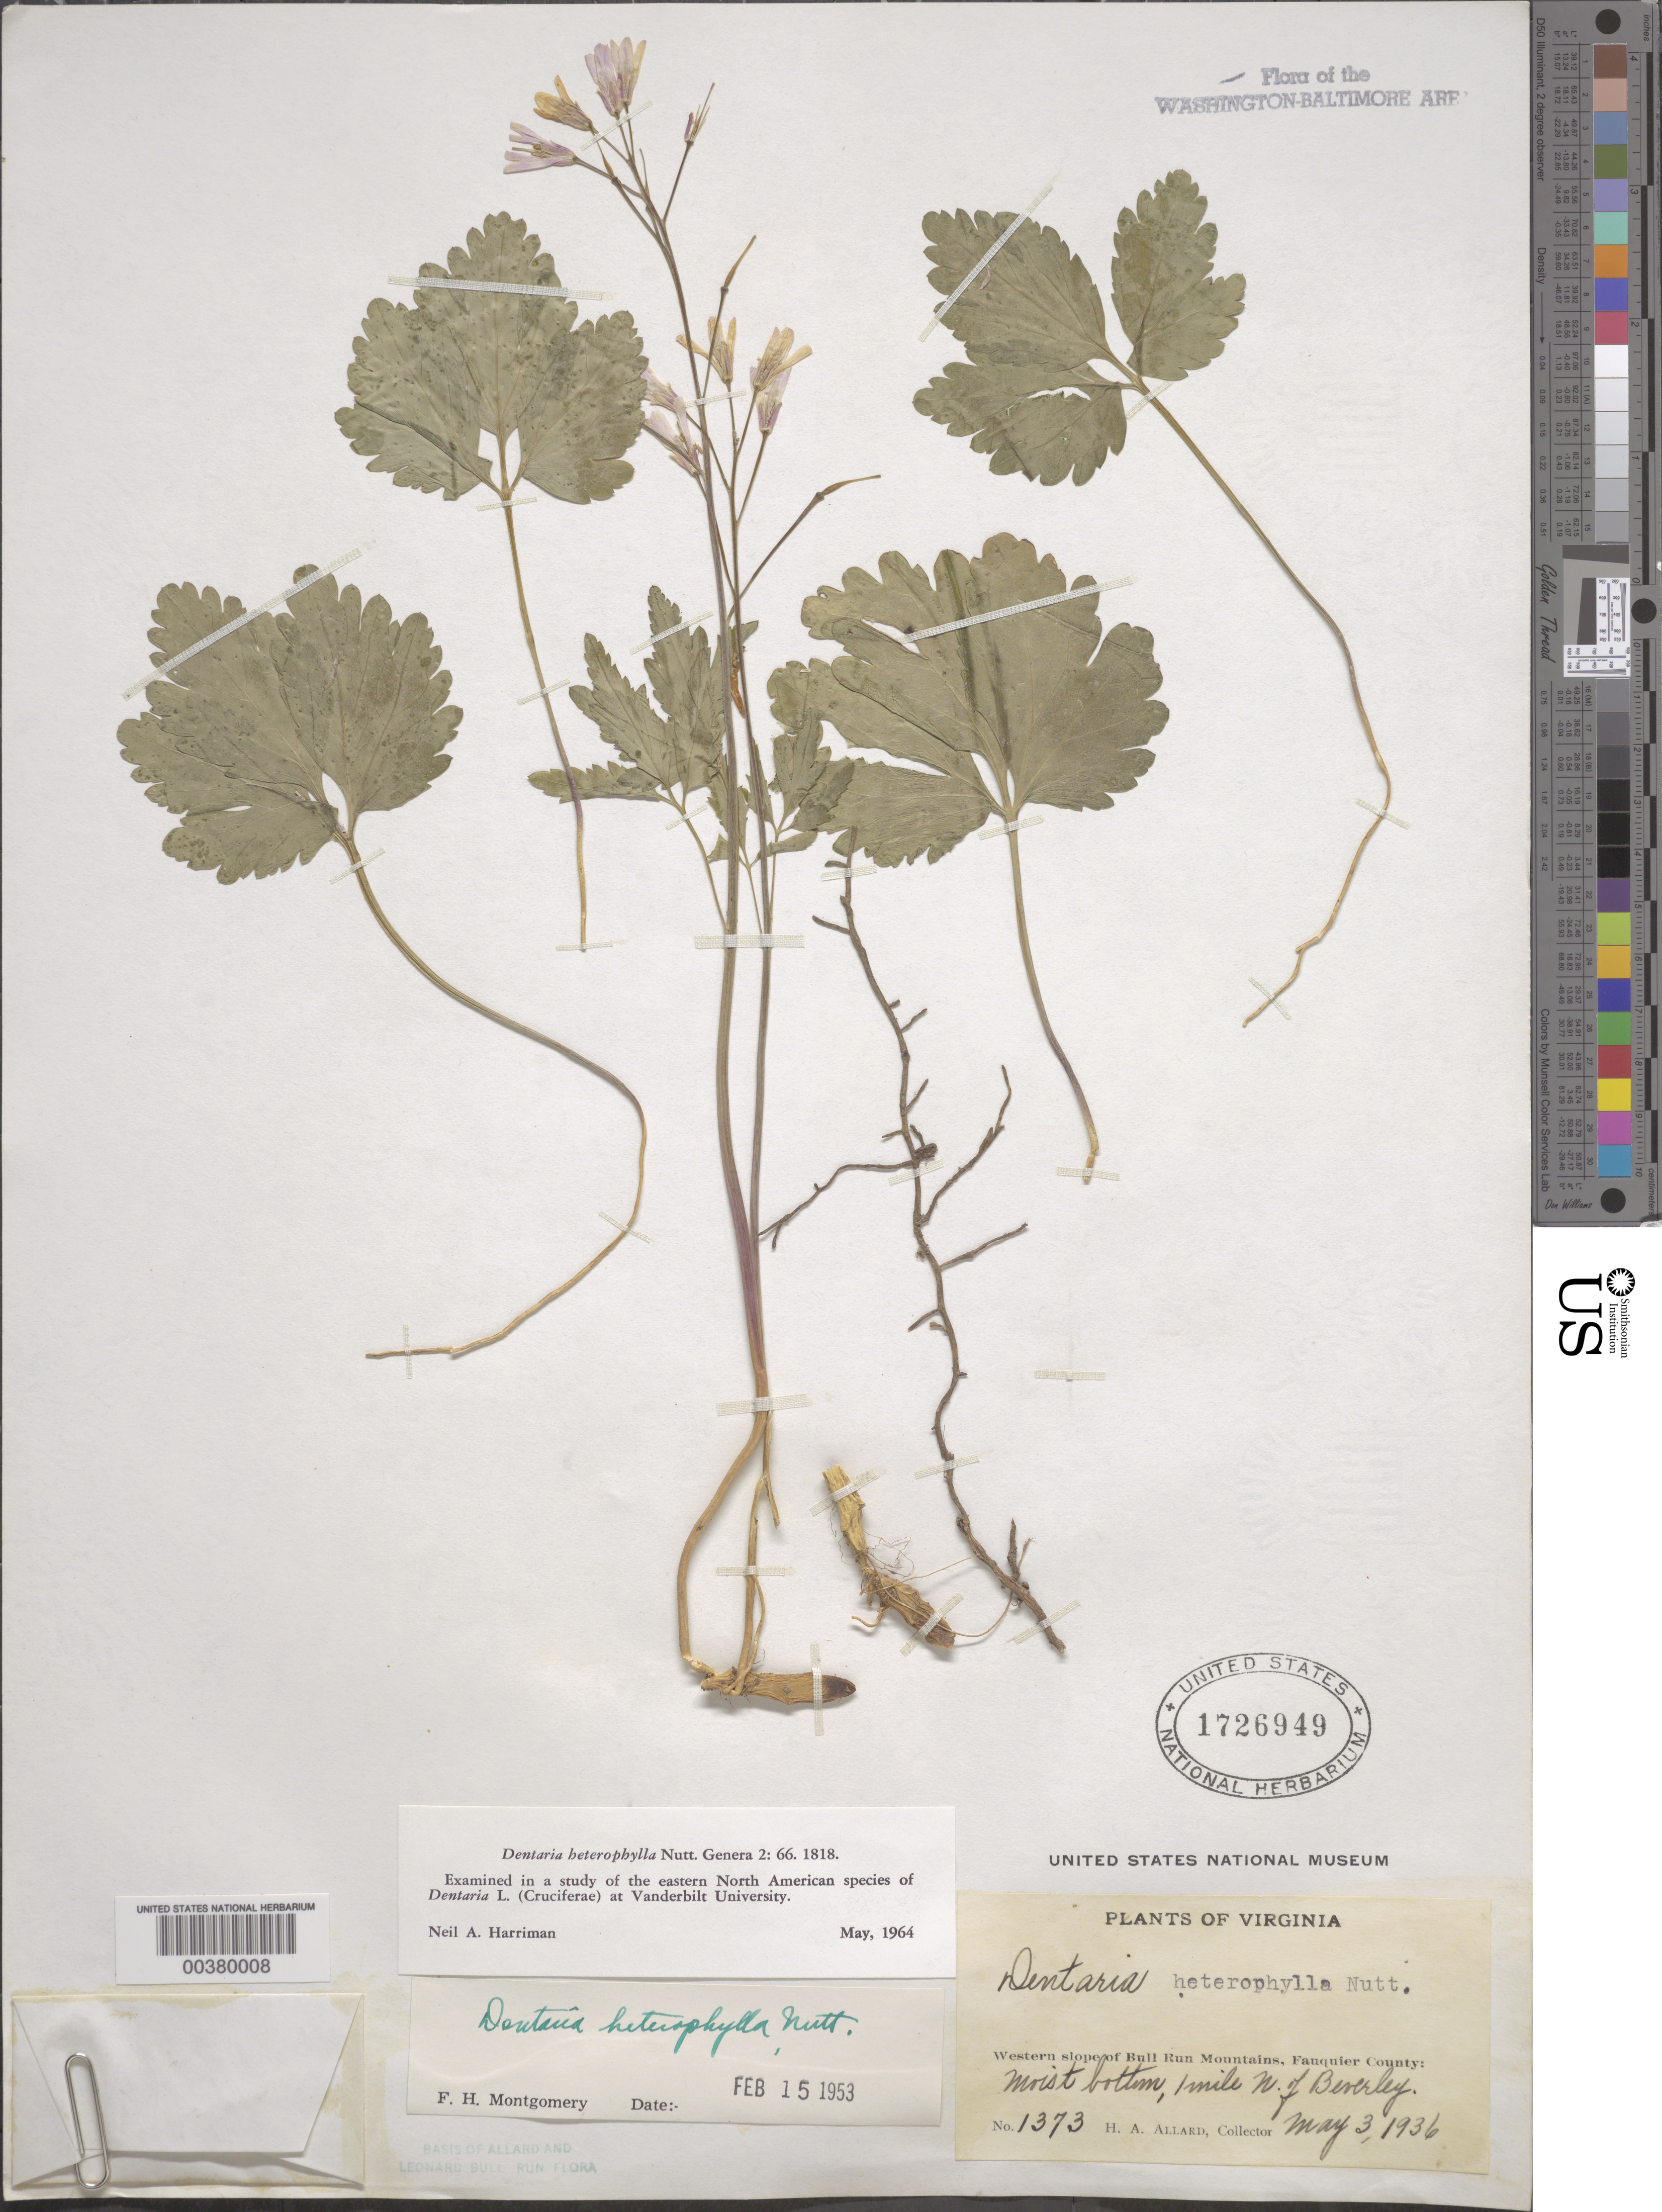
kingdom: Plantae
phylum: Tracheophyta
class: Magnoliopsida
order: Brassicales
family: Brassicaceae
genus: Cardamine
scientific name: Cardamine angustata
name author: O.E. Schulz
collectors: H. A. Allard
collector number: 1373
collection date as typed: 03 May 1936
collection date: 1936-05-03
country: United States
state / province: Virginia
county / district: Fauquier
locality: Western Slope of Bull Run Mountains, 1 Mile North of Beverley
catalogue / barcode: US 1726949